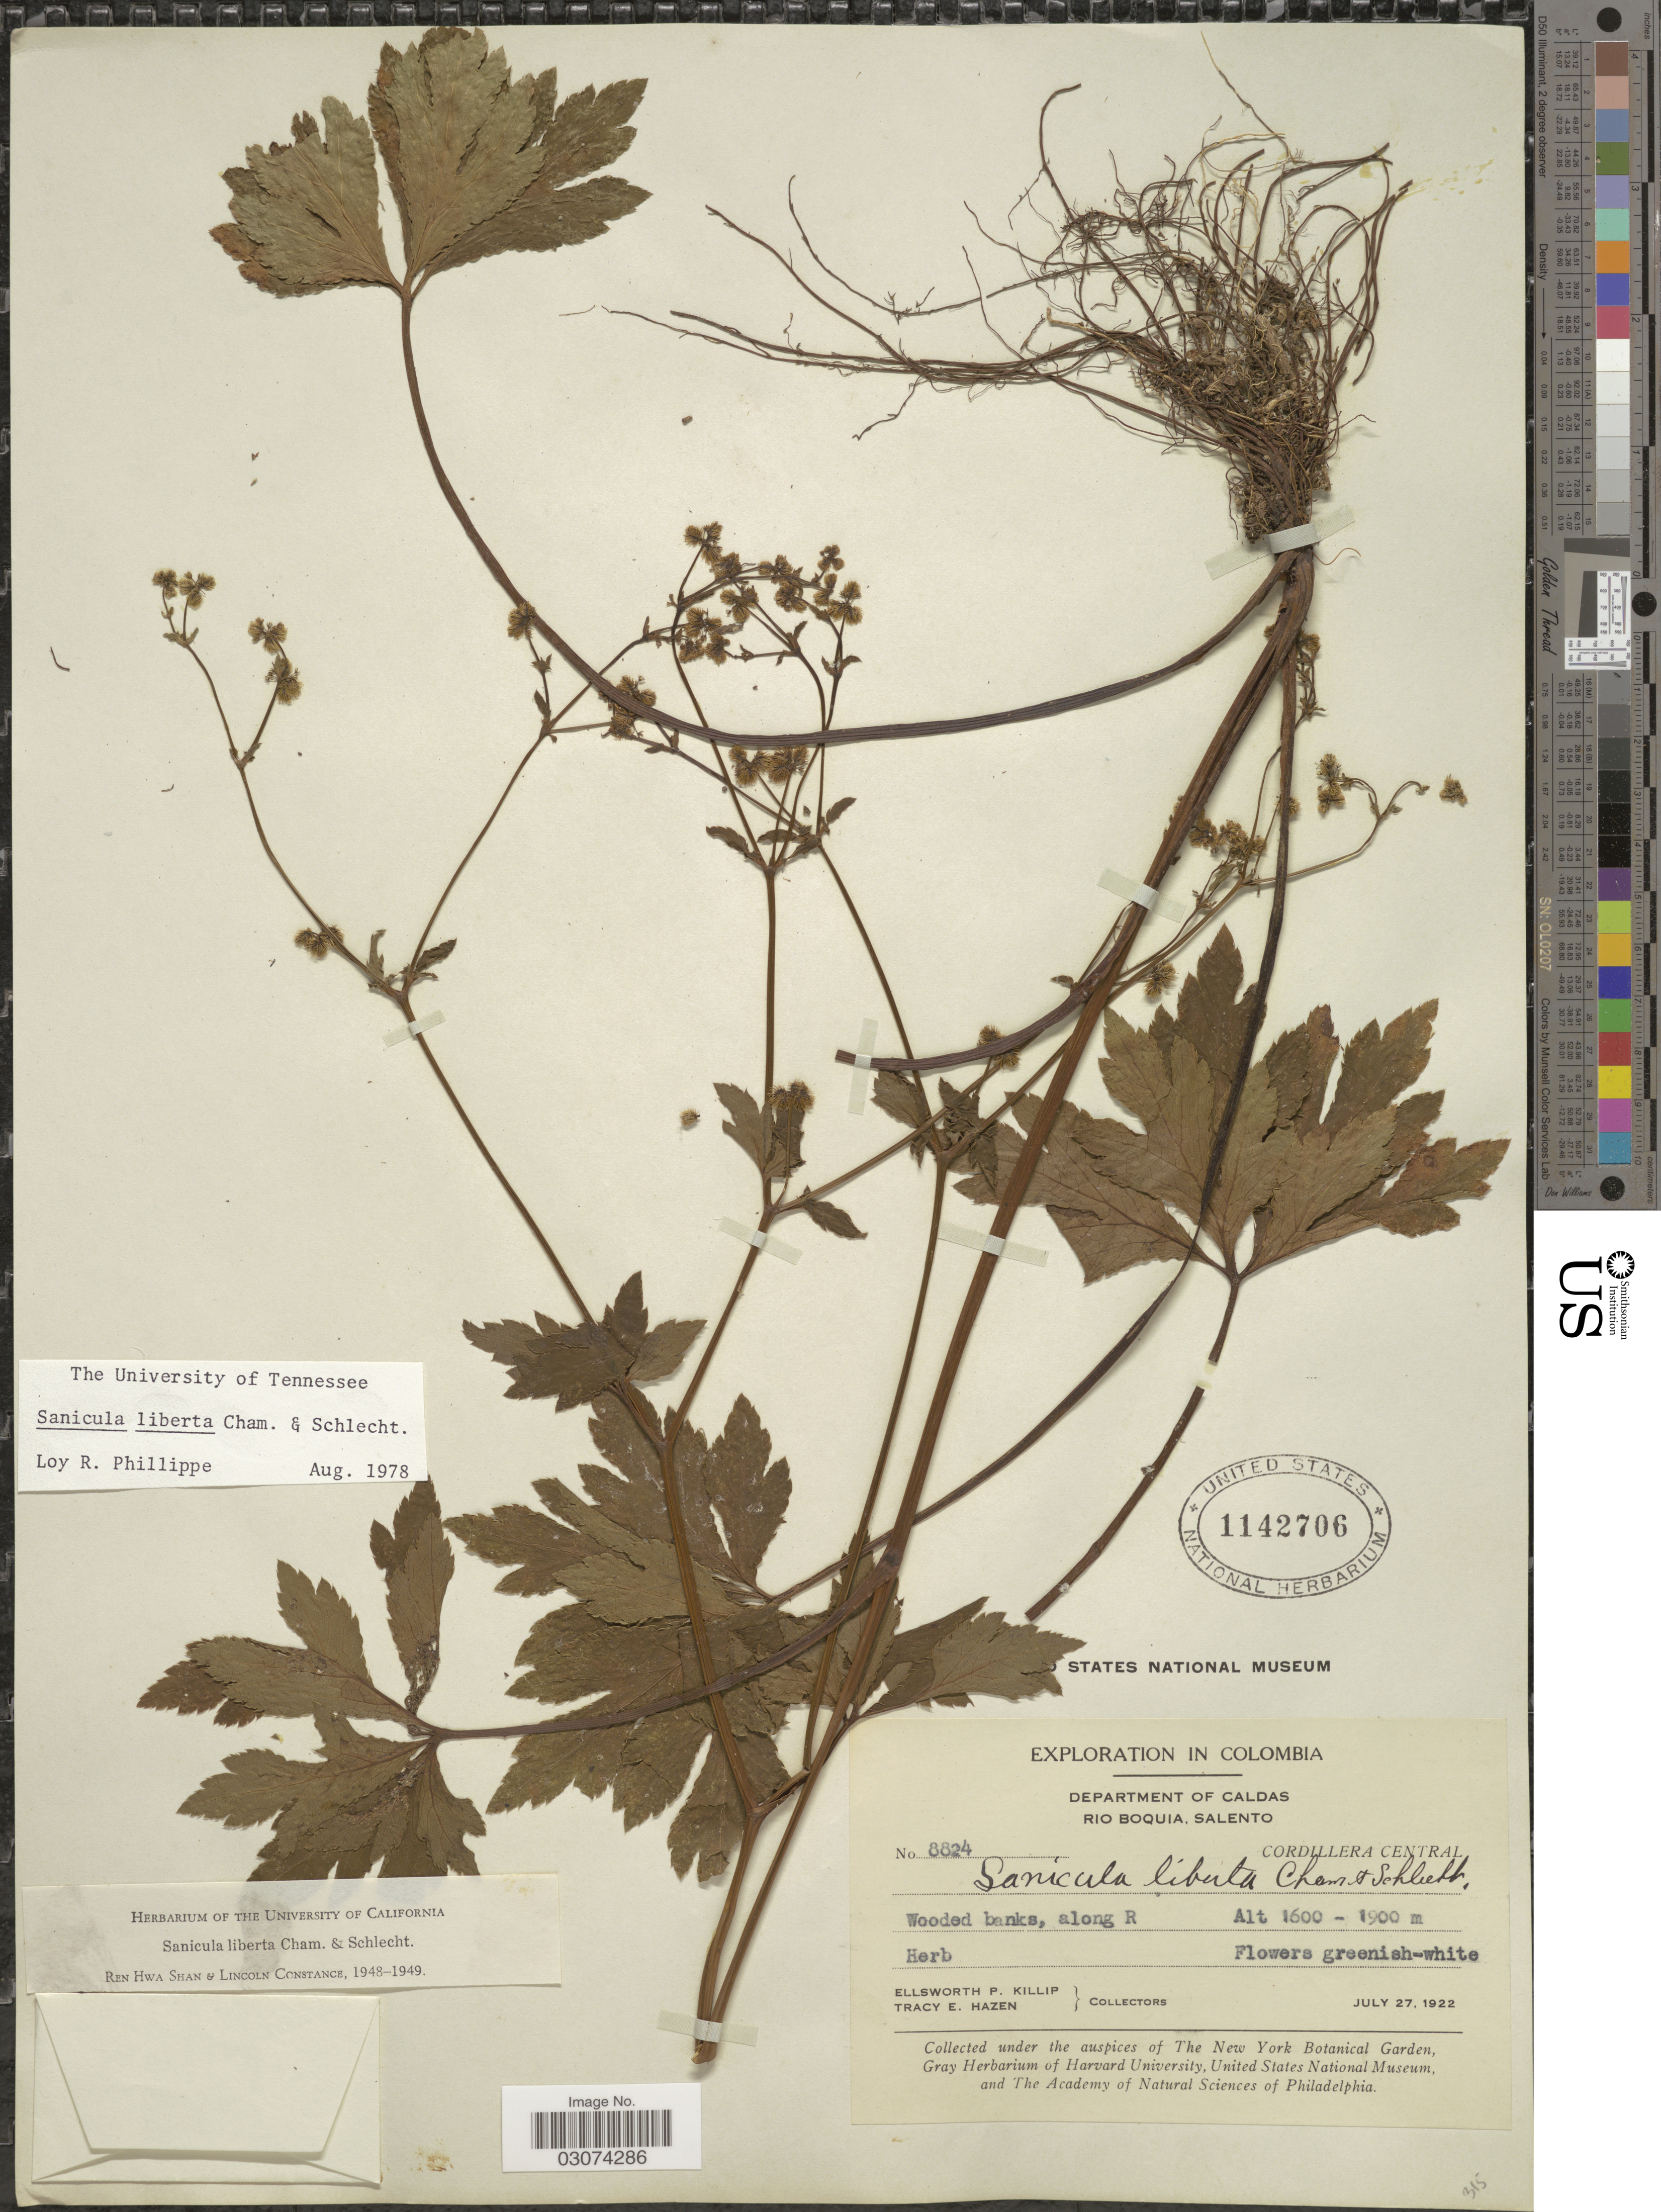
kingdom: Plantae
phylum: Tracheophyta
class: Magnoliopsida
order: Apiales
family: Apiaceae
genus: Sanicula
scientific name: Sanicula liberta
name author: Cham. & Schltdl.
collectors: E. P. Killip & T. E. Hazen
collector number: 8824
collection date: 1922-07-27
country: Colombia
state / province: Caldas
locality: Department of Caldas. Rio Boquia, Salento. Cordillera Central. Wooded banks, along R.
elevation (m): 1600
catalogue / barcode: US 1142706